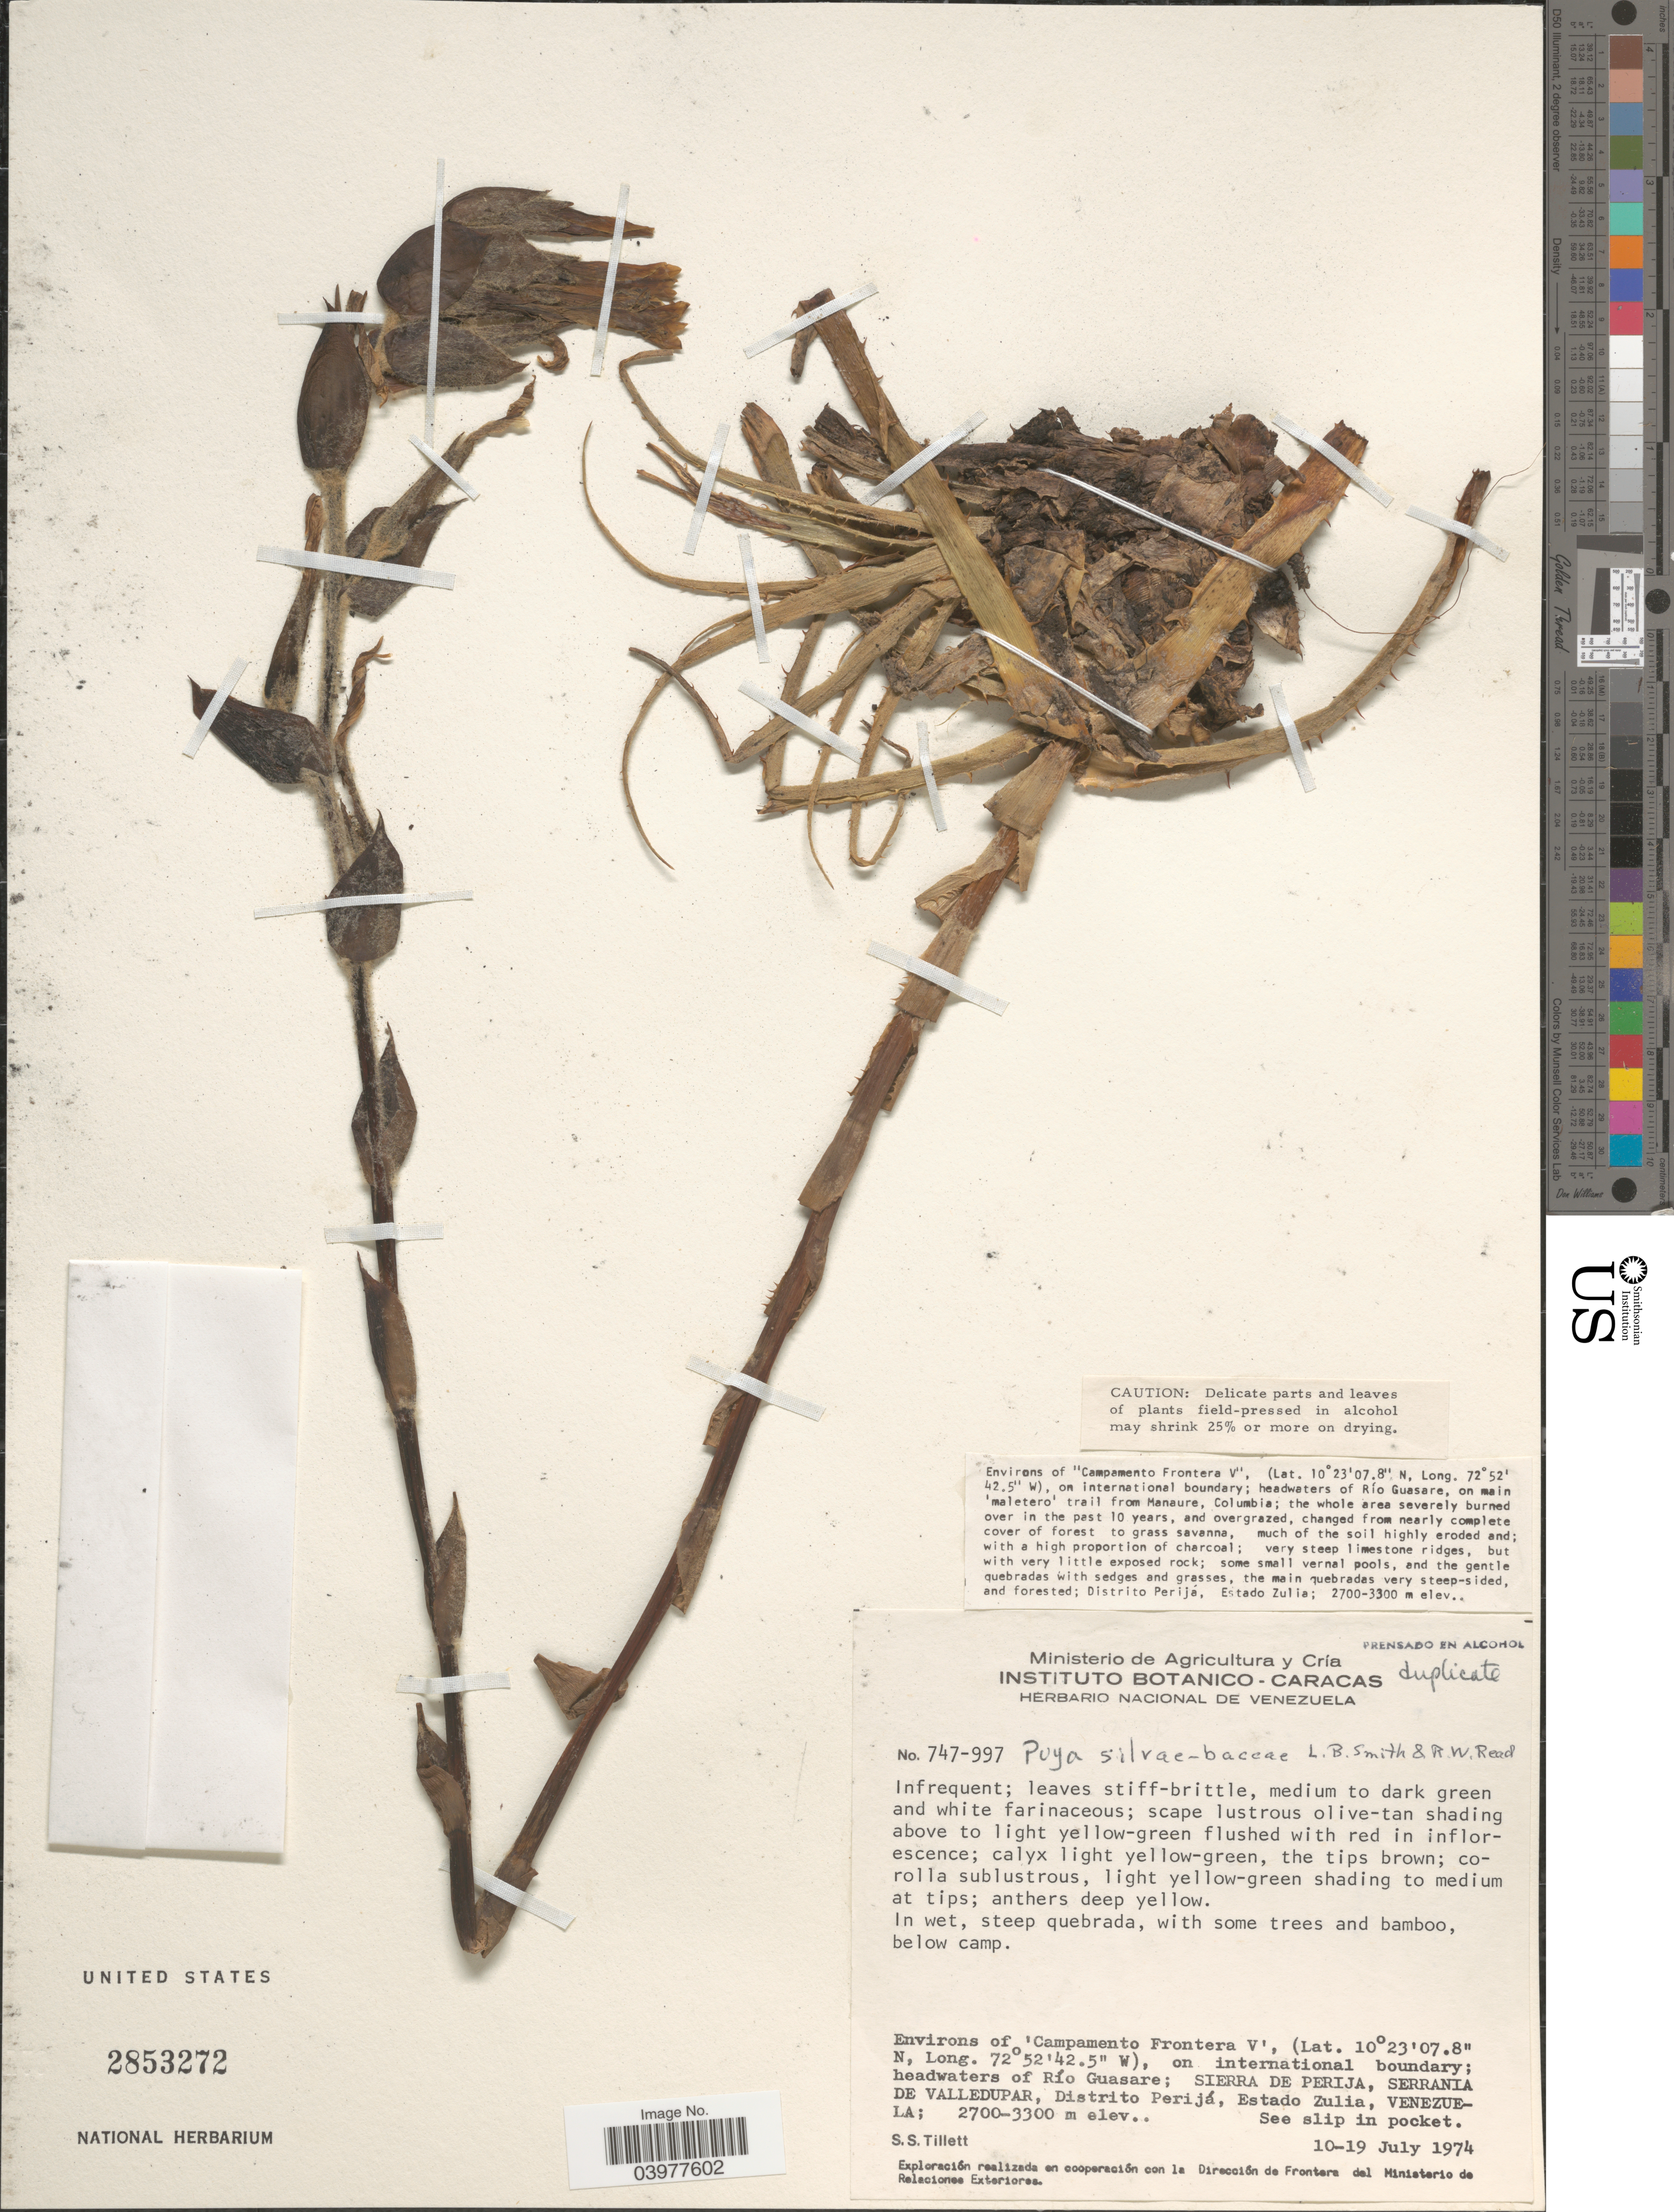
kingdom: Plantae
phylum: Tracheophyta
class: Liliopsida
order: Poales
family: Bromeliaceae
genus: Puya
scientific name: Puya silvae-baccae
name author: L.B. Sm. & Read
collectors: S. S. Tillett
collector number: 747-997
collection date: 1974-07-10/1974-07-19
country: Venezuela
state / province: Zulia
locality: Environs of 'Campamento Frontera V', on international boundary; headwaters of Río Guasare; Sierra de Perija, Serrania de Valledupar, Distrito Perijá.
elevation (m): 2700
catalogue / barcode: US 2853272